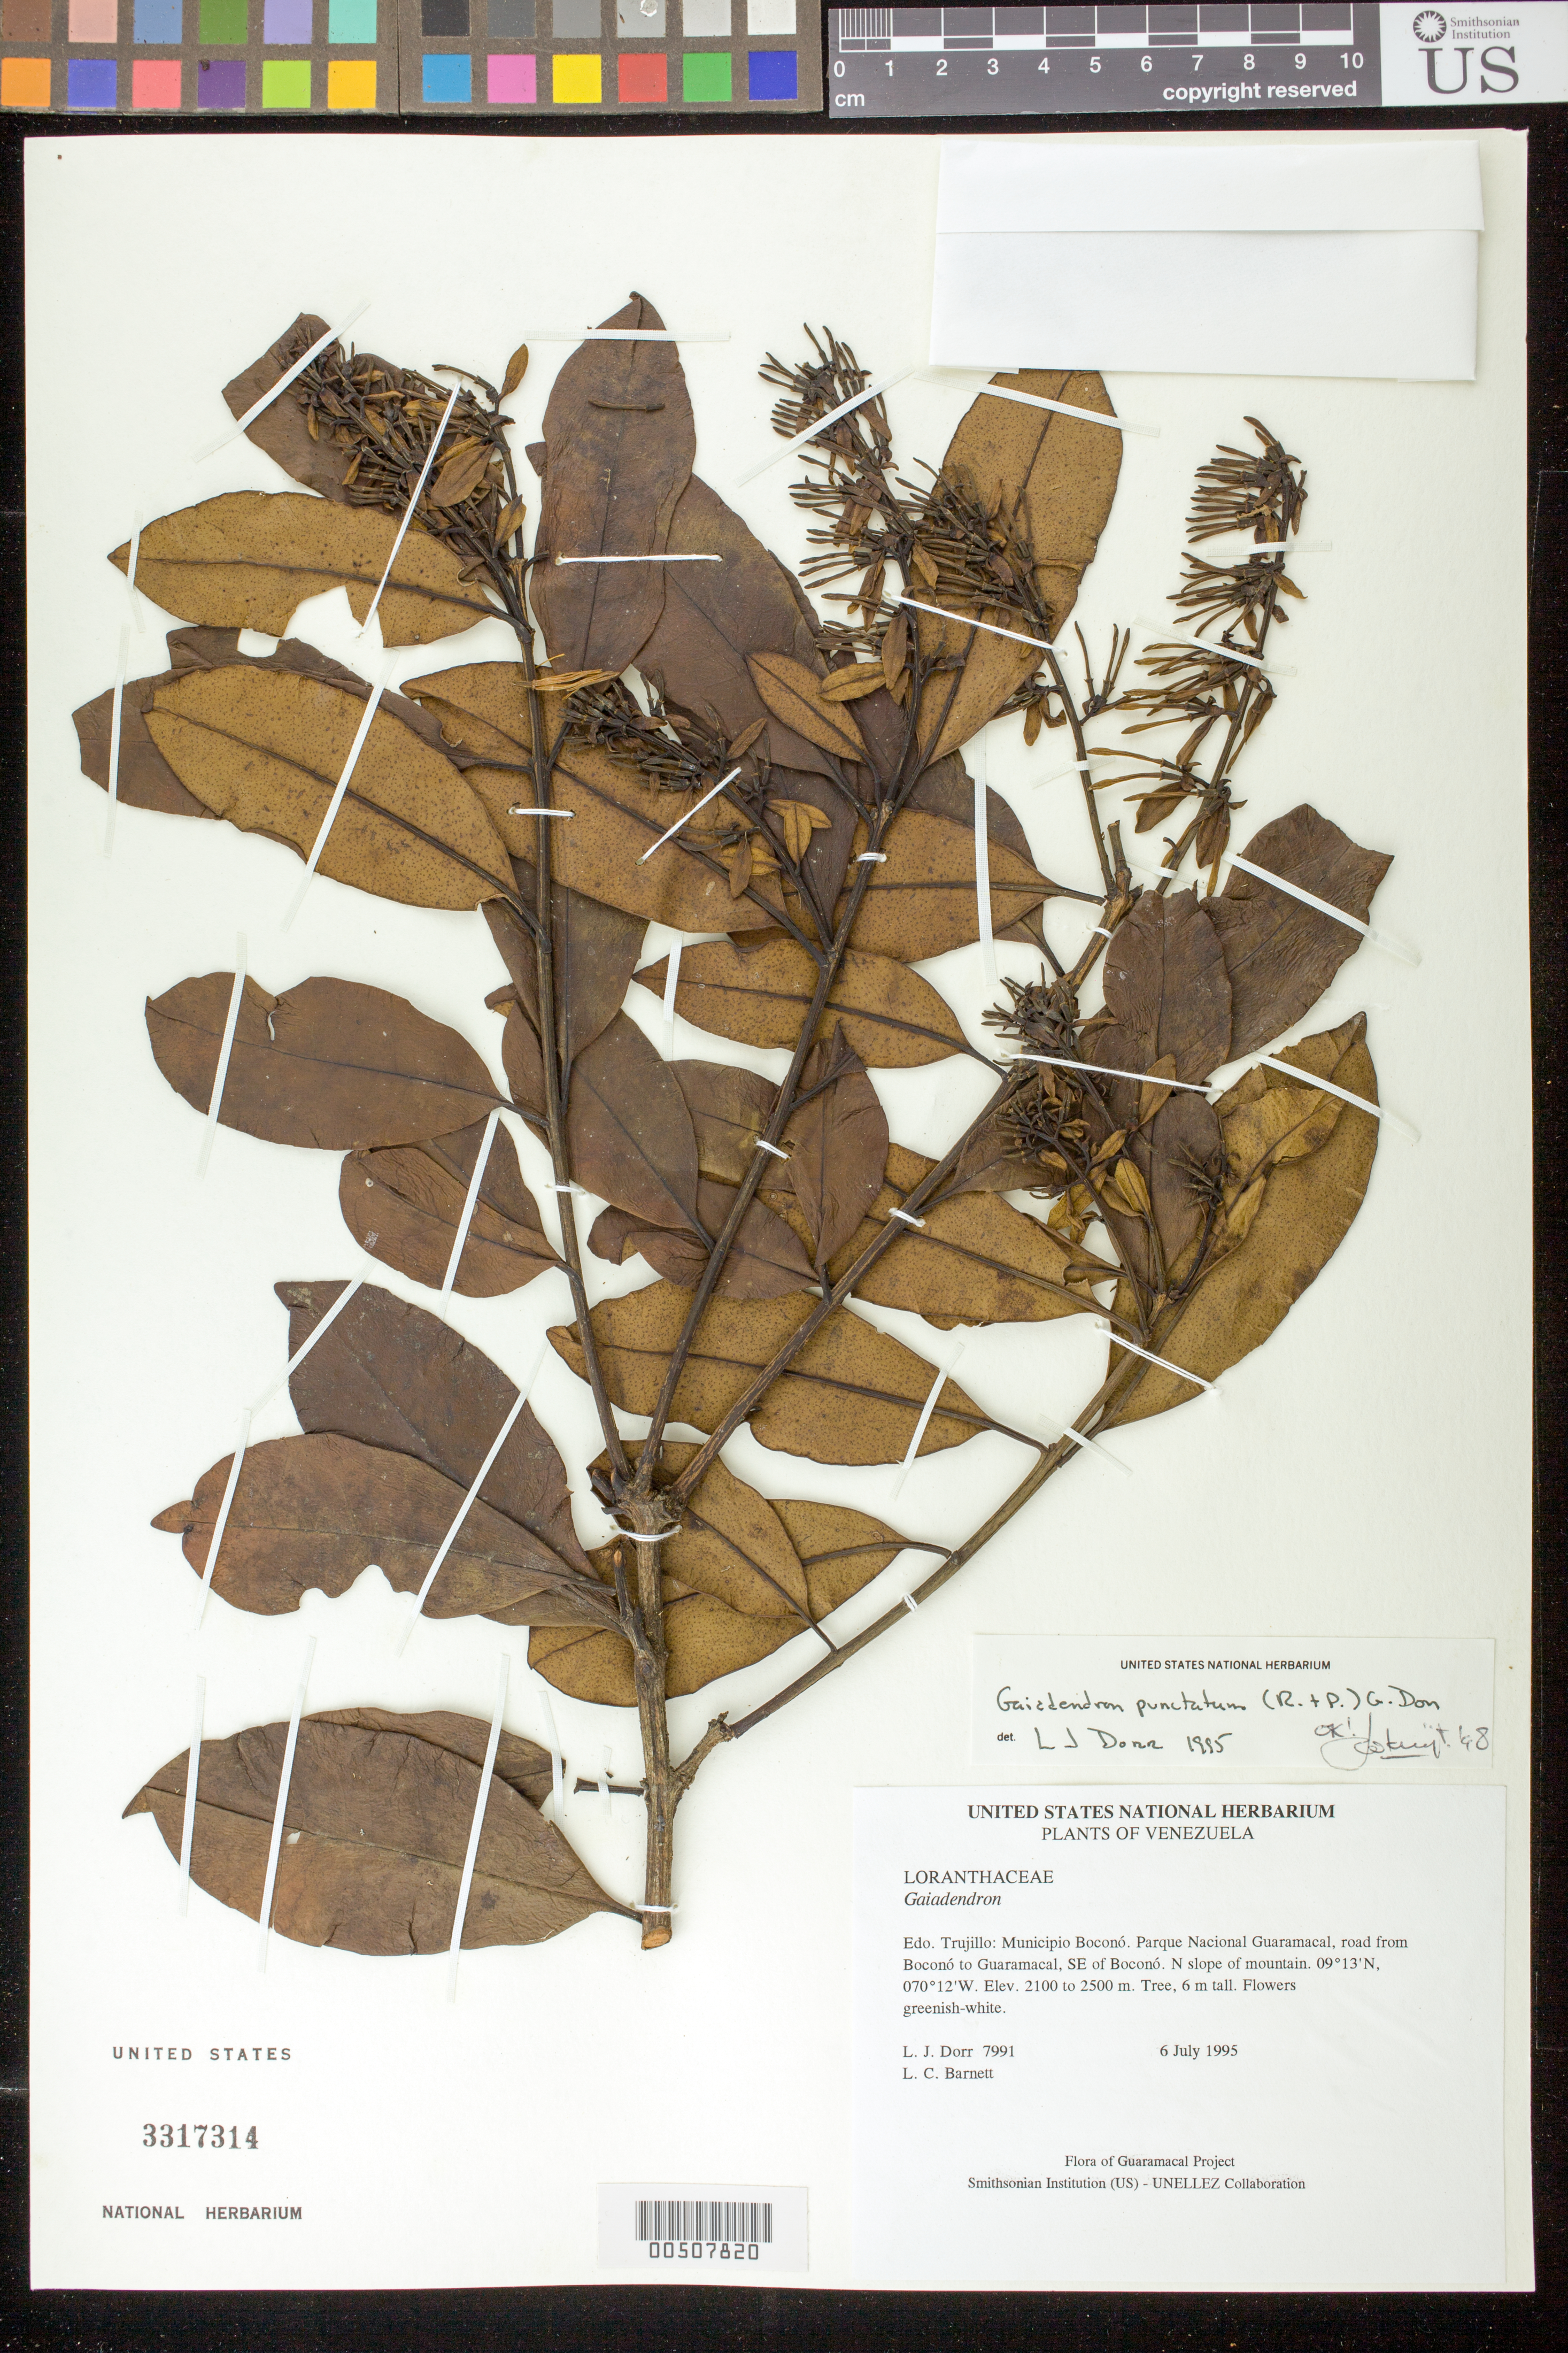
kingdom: Plantae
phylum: Tracheophyta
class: Magnoliopsida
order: Santalales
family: Loranthaceae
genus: Gaiadendron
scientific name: Gaiadendron punctatum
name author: (Ruiz & Pav.) G. Don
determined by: Kuijt, Job, (CANADA)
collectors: L. J. Dorr & L. C. Barnett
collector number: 7991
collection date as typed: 06 Jul 1995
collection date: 1995-07-06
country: Venezuela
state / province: Trujillo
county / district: Boconó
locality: Parque Nacional Guaramacal, road from Boconó to Guaramacal, SE of Boconó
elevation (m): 2100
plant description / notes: PORT, US, UVIC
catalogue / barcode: US 3317314